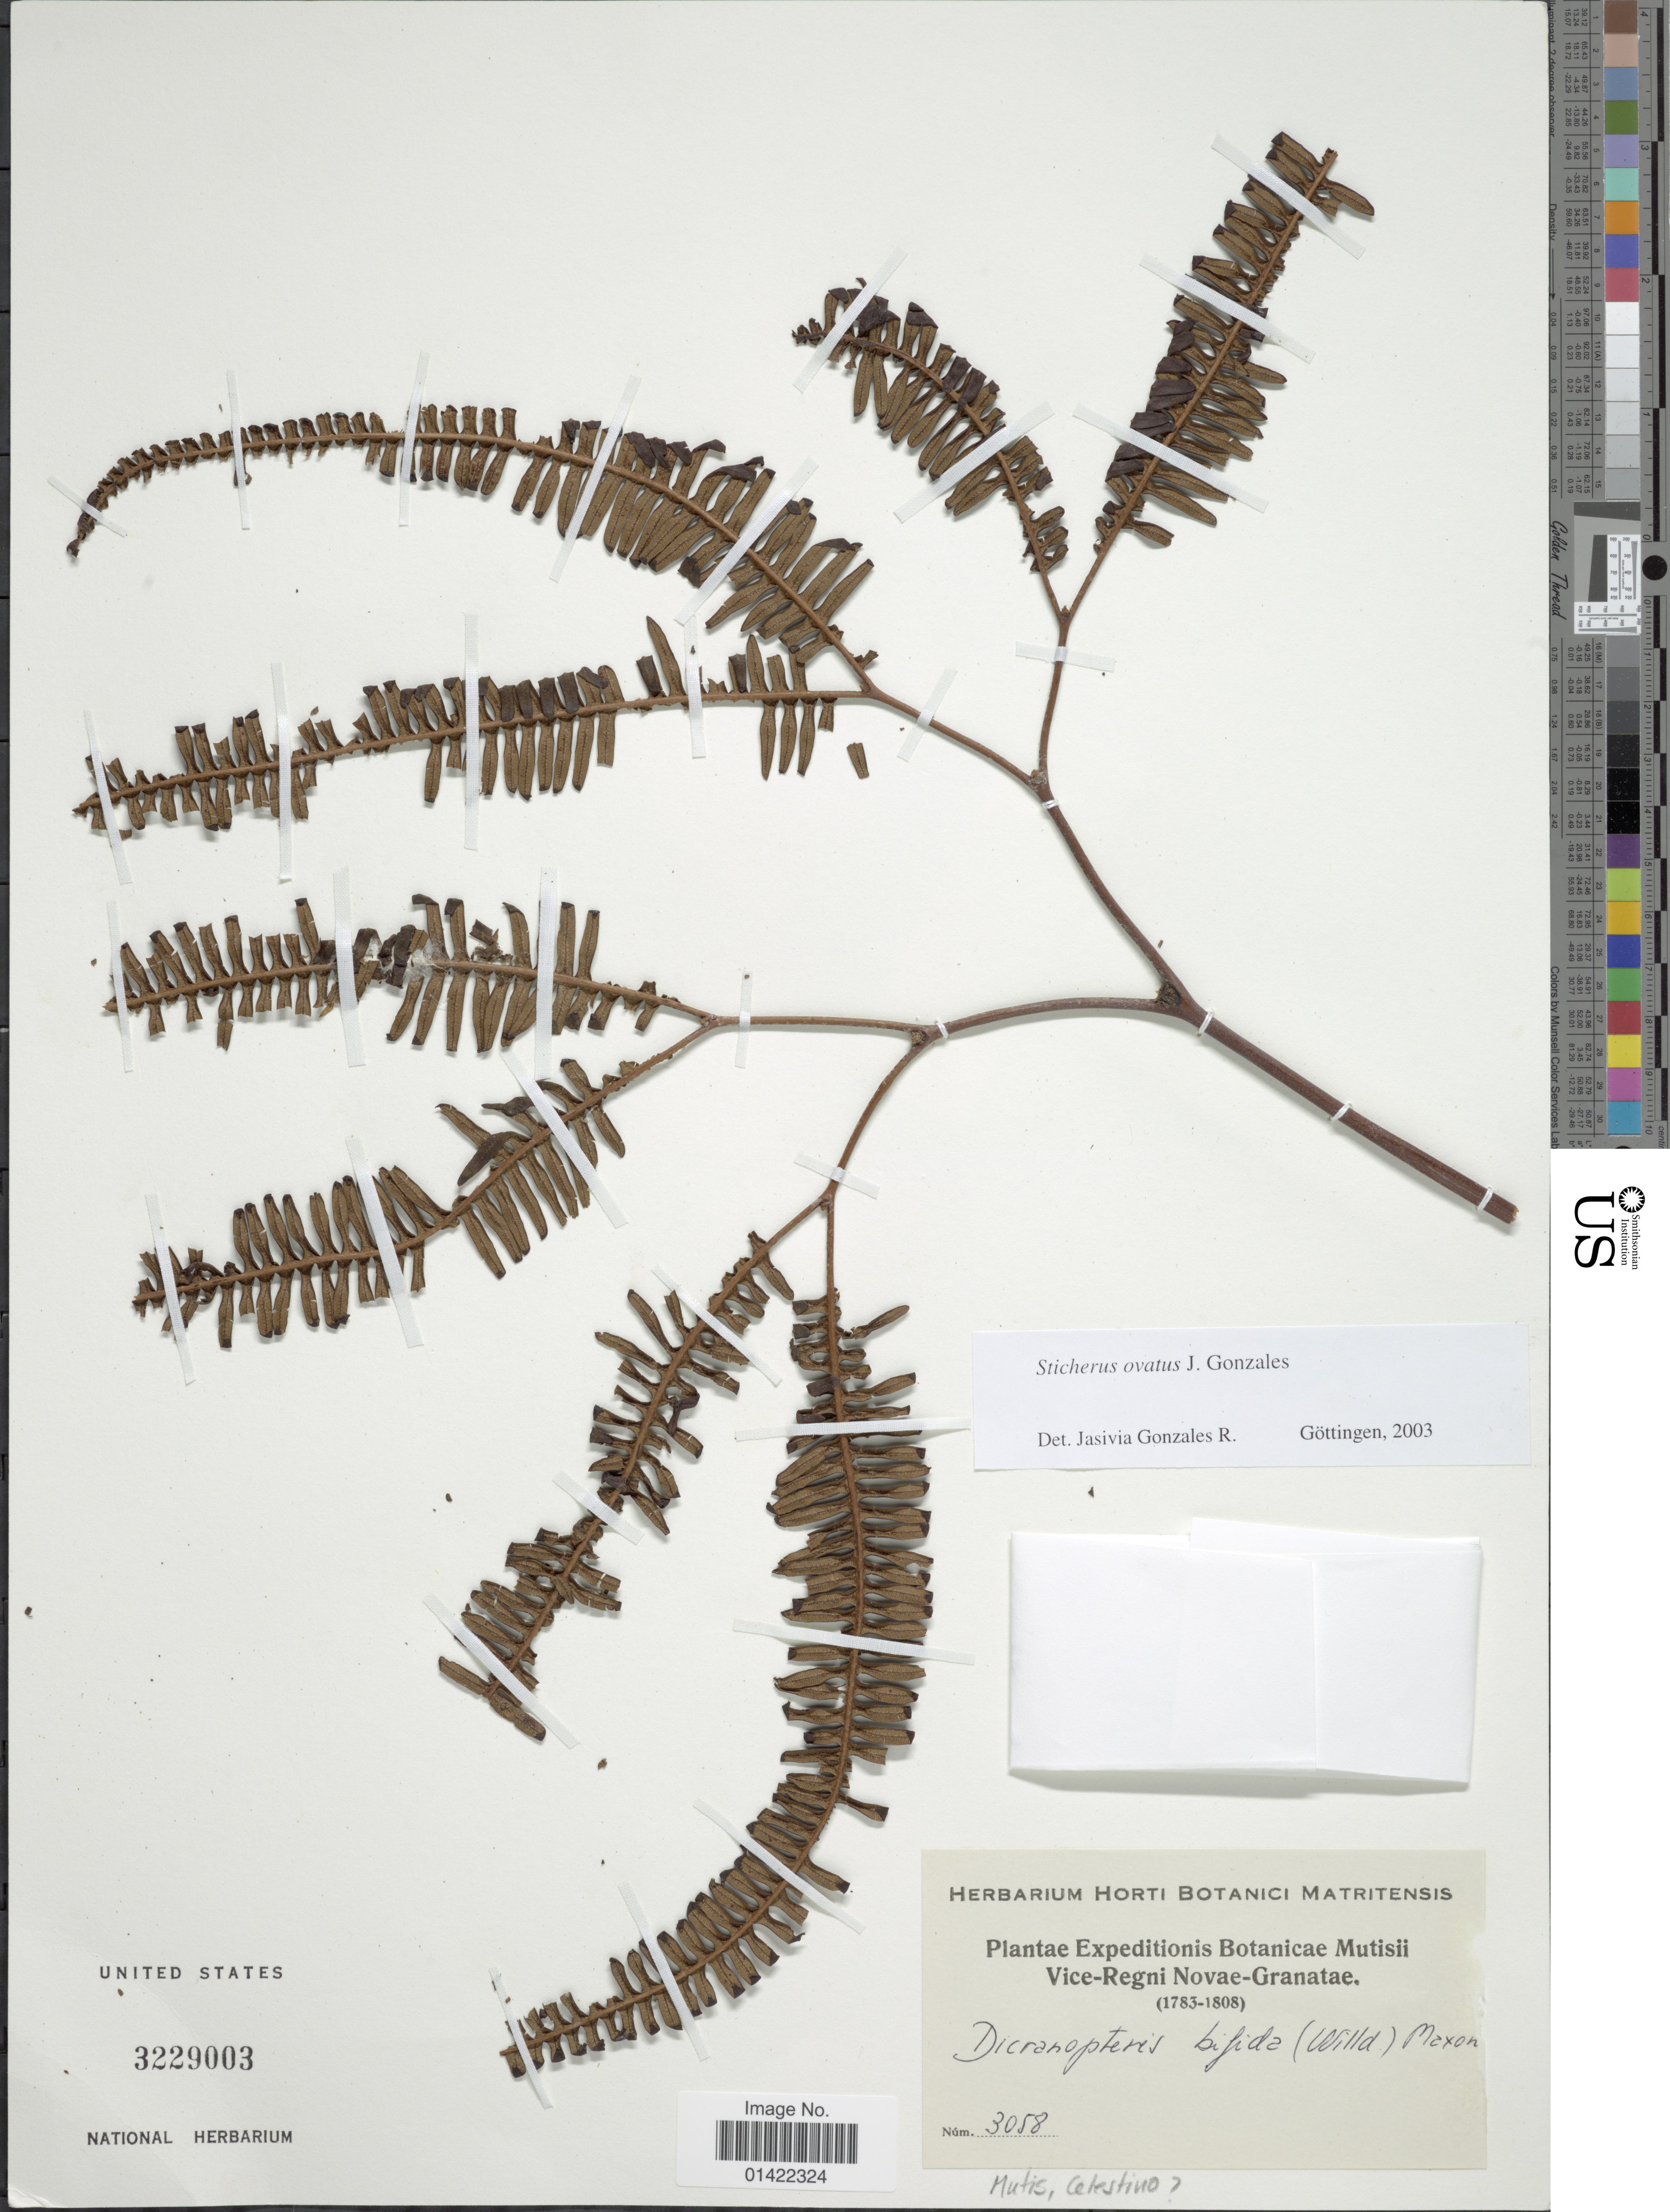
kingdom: Plantae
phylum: Tracheophyta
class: Polypodiopsida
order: Gleicheniales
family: Gleicheniaceae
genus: Sticherus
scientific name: Sticherus ovatus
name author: J. Gonzales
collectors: J. C. B. Mutis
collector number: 3058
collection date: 1783/1808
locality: Vice-Regni Novae-Granatae